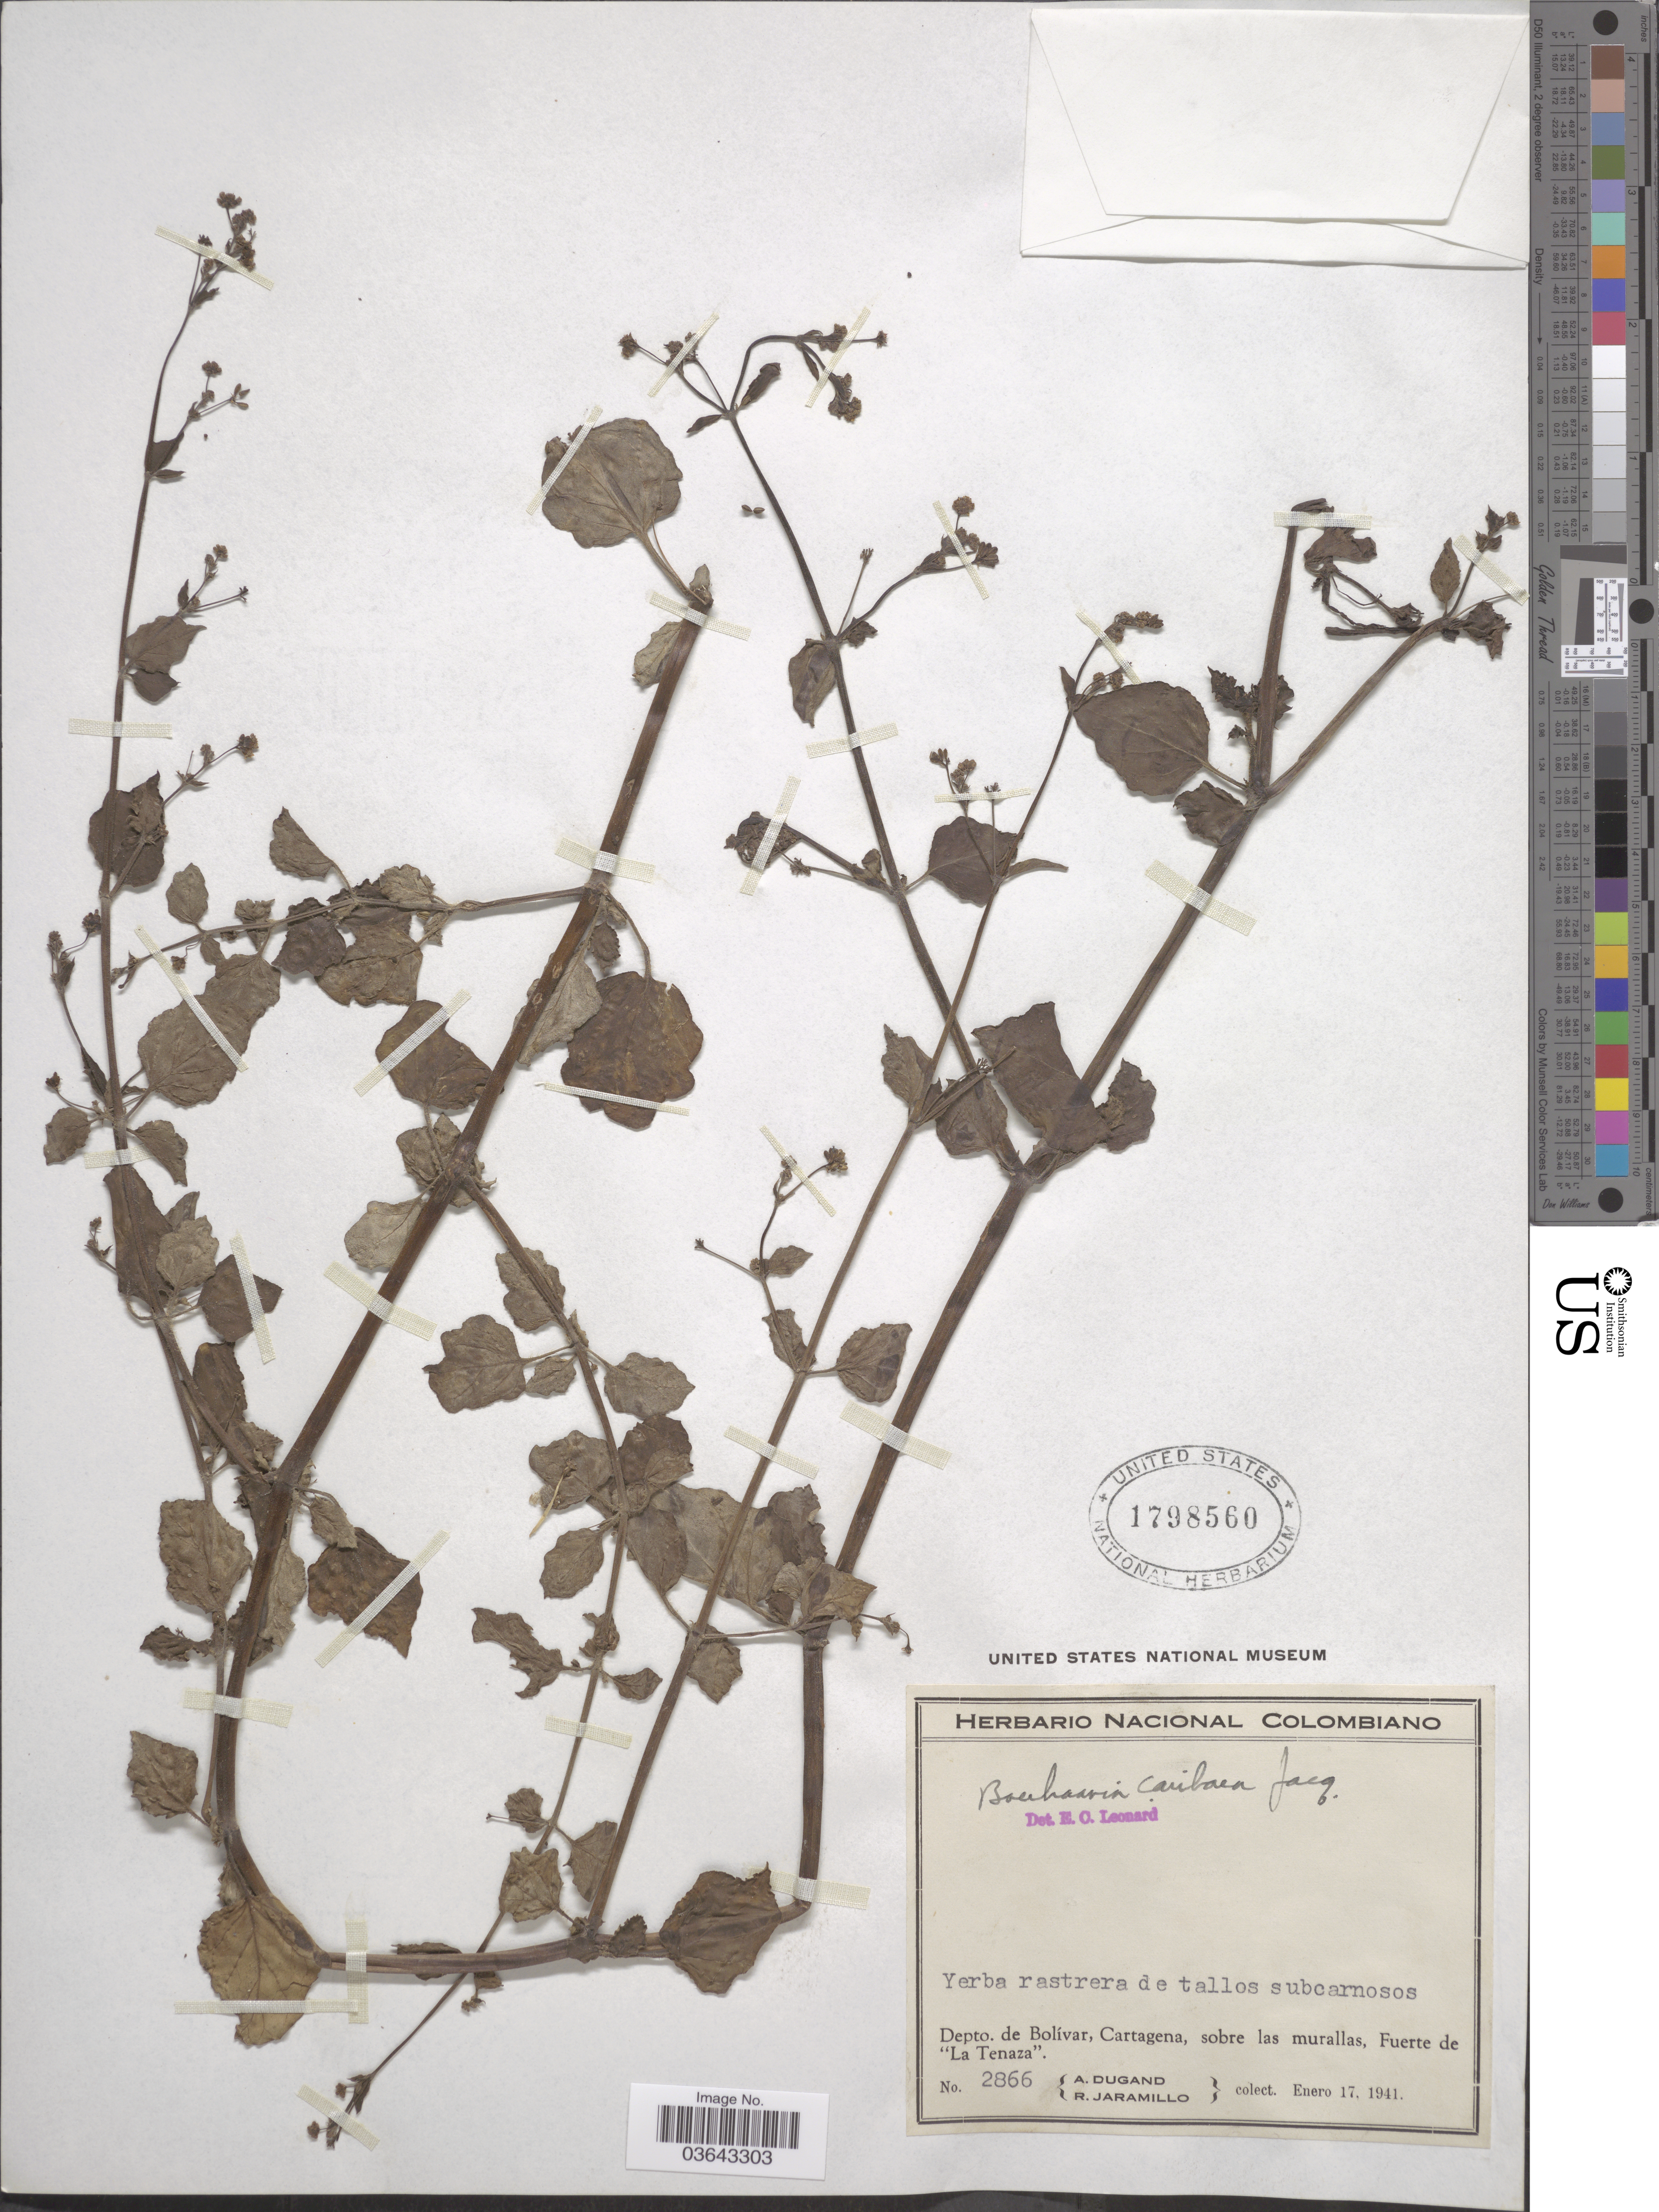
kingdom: Plantae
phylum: Tracheophyta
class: Magnoliopsida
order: Caryophyllales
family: Nyctaginaceae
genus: Boerhavia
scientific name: Boerhavia diffusa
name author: L.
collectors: A. Dugand & R. Jaramillo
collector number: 2866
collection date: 1941-01-17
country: Colombia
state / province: Bolívar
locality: Depto. de Bolívar, Cartagena, sobre las murallas, Fuerte de "La Tenaza".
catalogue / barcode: US 1798560